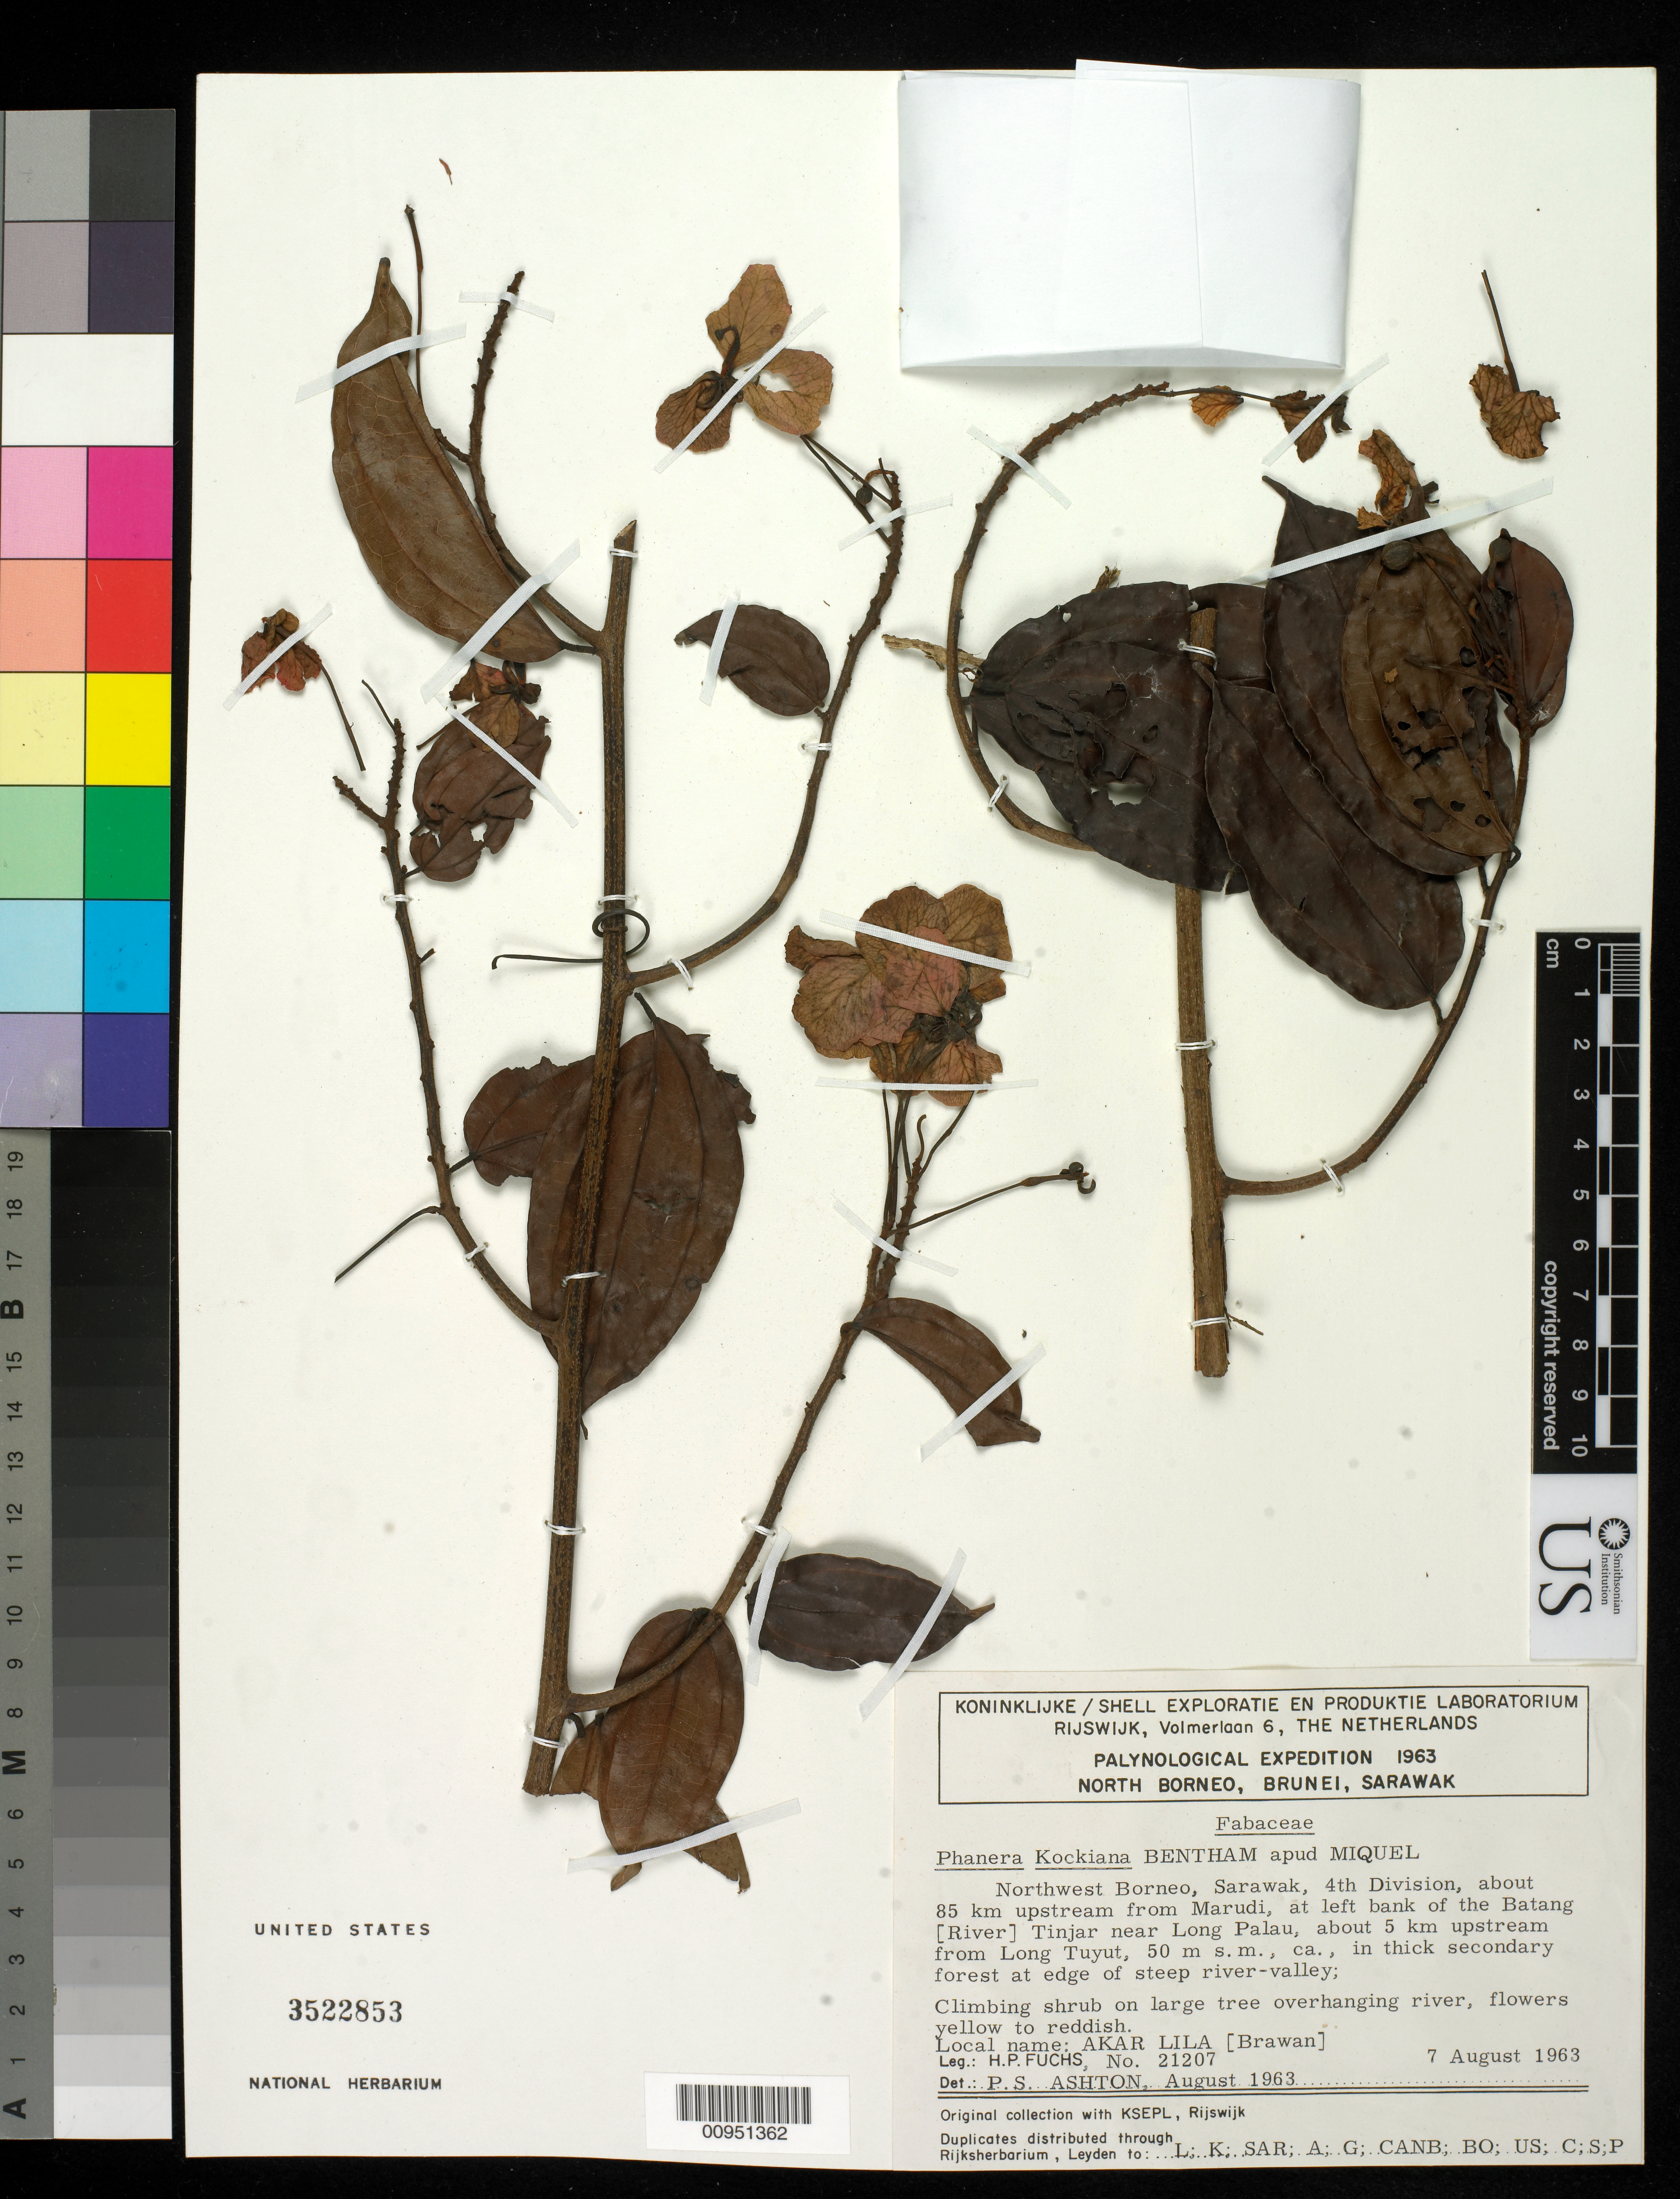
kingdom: Plantae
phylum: Tracheophyta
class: Magnoliopsida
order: Fabales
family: Fabaceae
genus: Phanera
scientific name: Phanera kockiana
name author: (Korth.) Benth.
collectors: H. P. Fuchs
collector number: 21207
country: Brunei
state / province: Sarawak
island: Borneo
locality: NW borneo, 4th Div upstream from Marudi Patang River Tinjar near Long Palau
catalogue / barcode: US 3522853